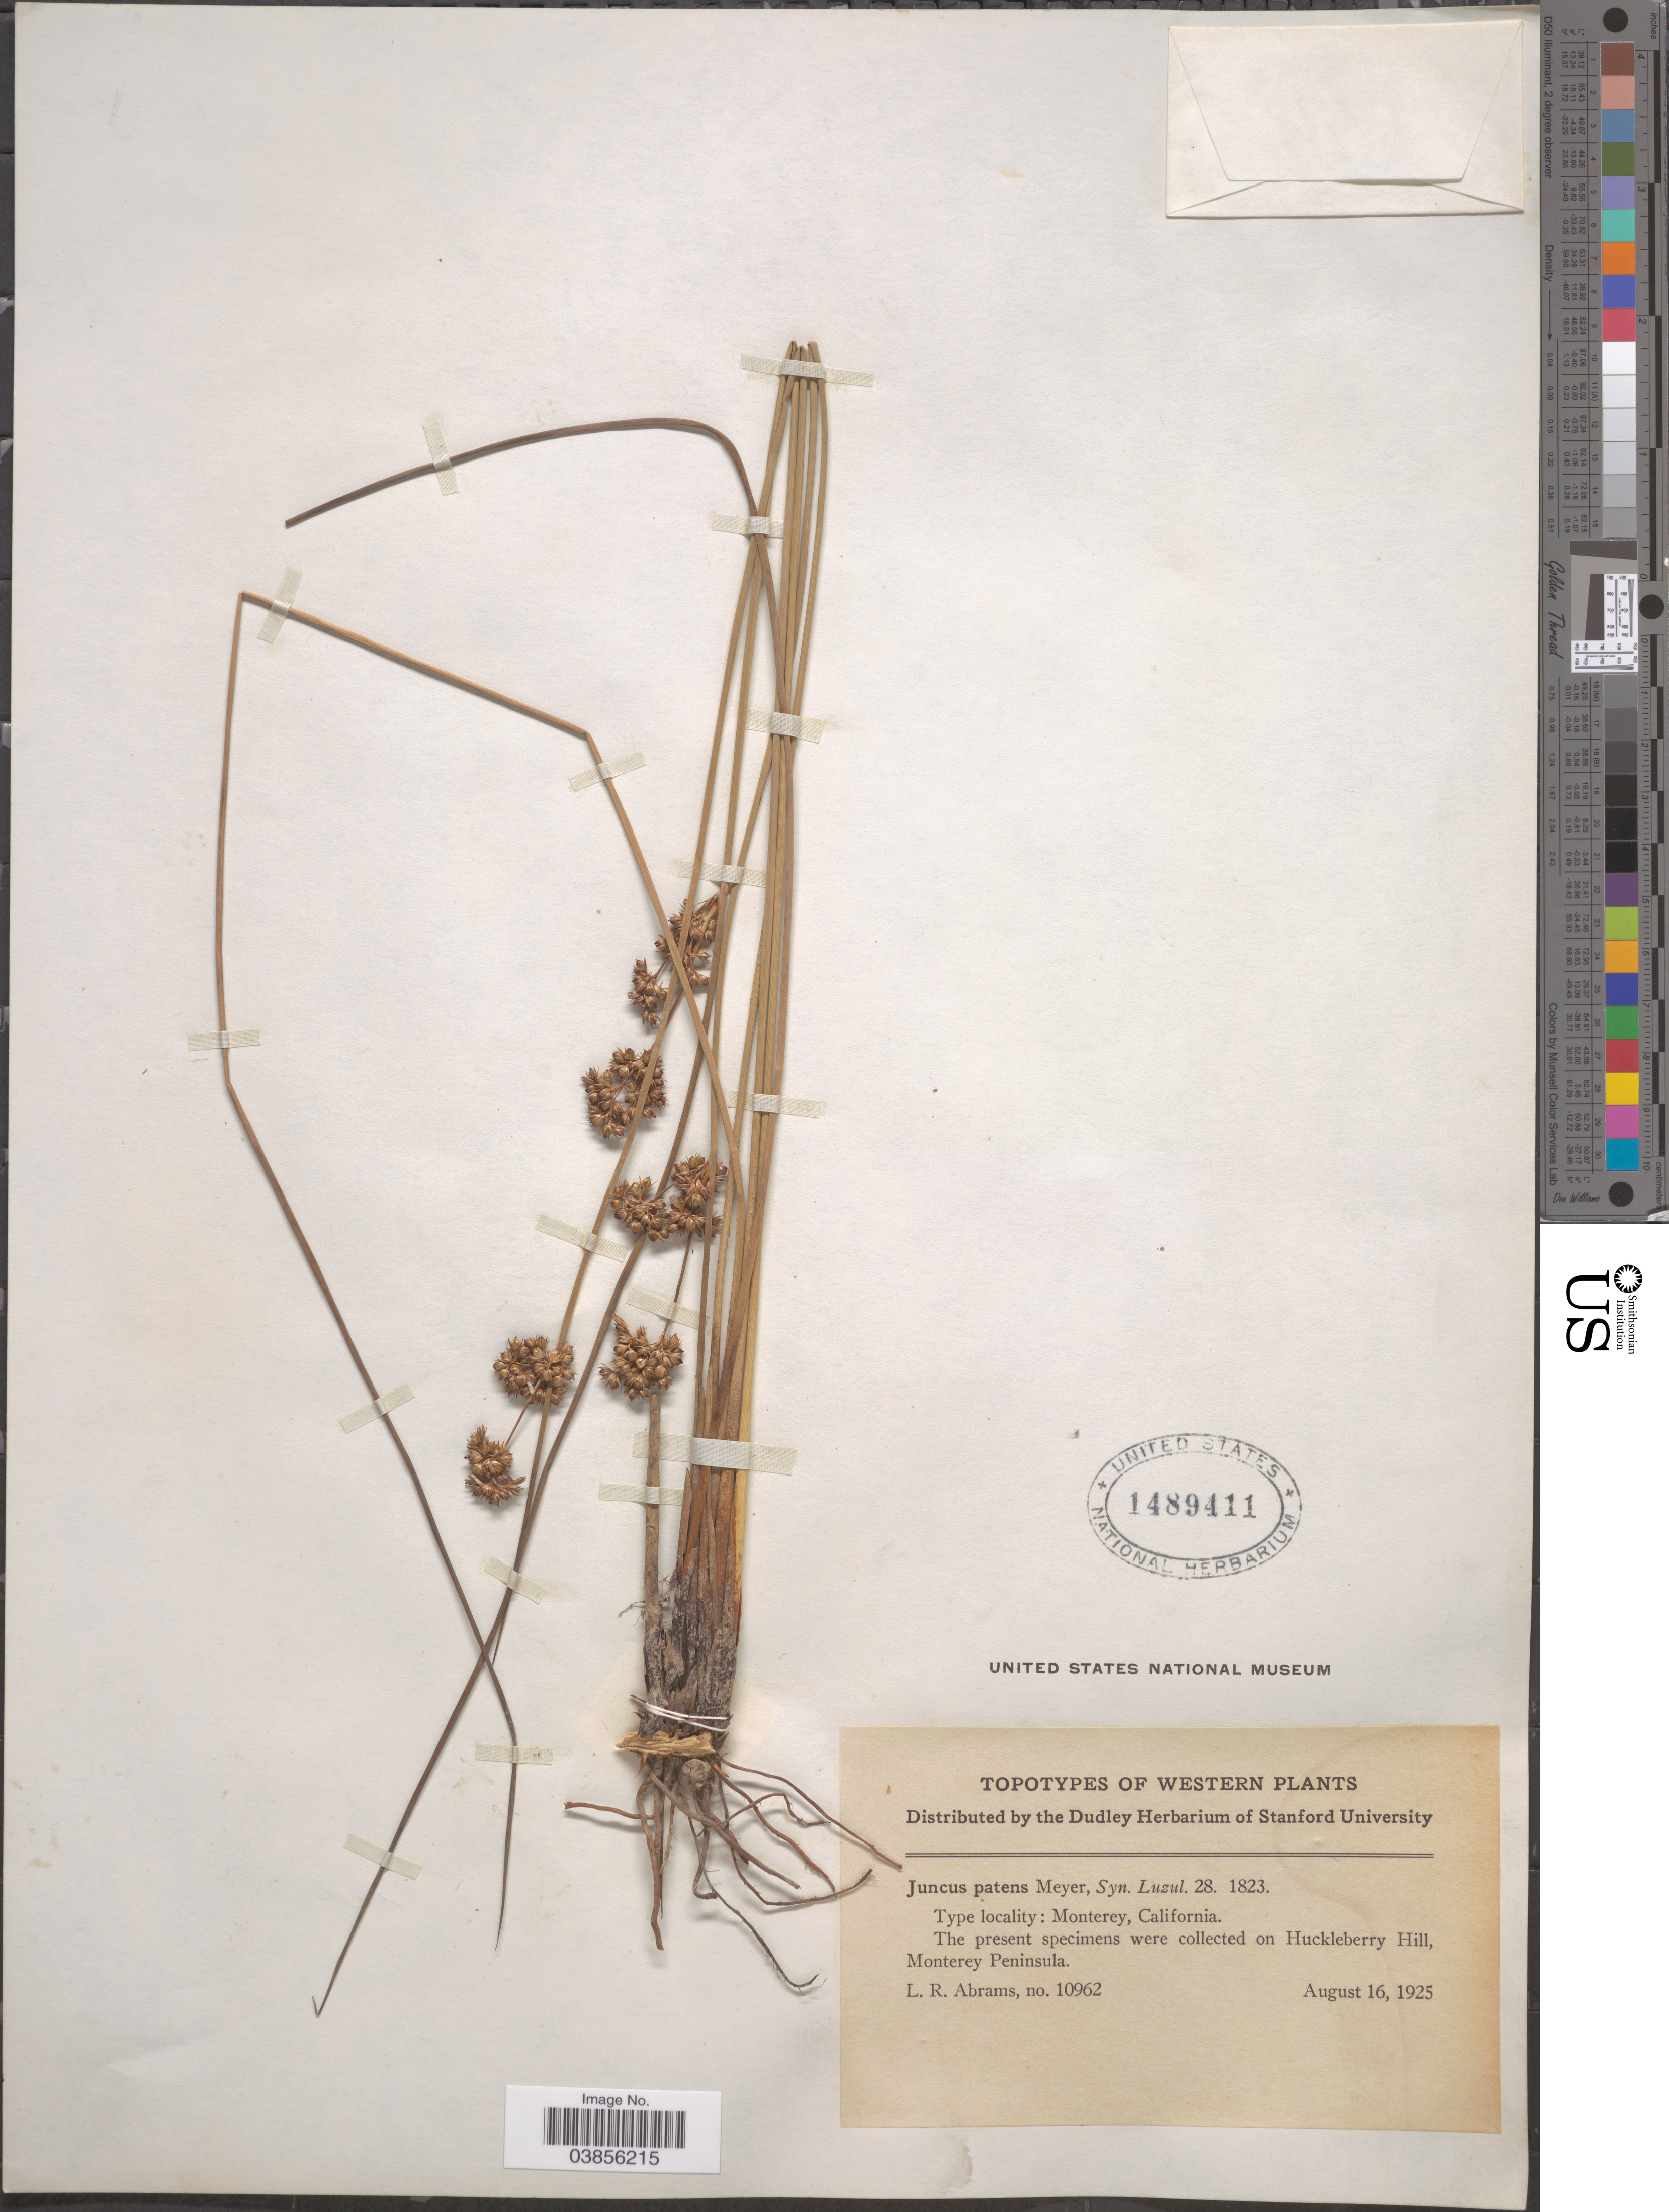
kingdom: Plantae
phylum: Tracheophyta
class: Liliopsida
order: Poales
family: Juncaceae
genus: Juncus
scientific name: Juncus patens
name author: E. Mey.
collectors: L. Abrams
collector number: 10962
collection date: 1925-08-16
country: United States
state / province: California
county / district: Monterey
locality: Western. Monterey. On Huckleberry Hill, Monterey Peninsula.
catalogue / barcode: US 1489411